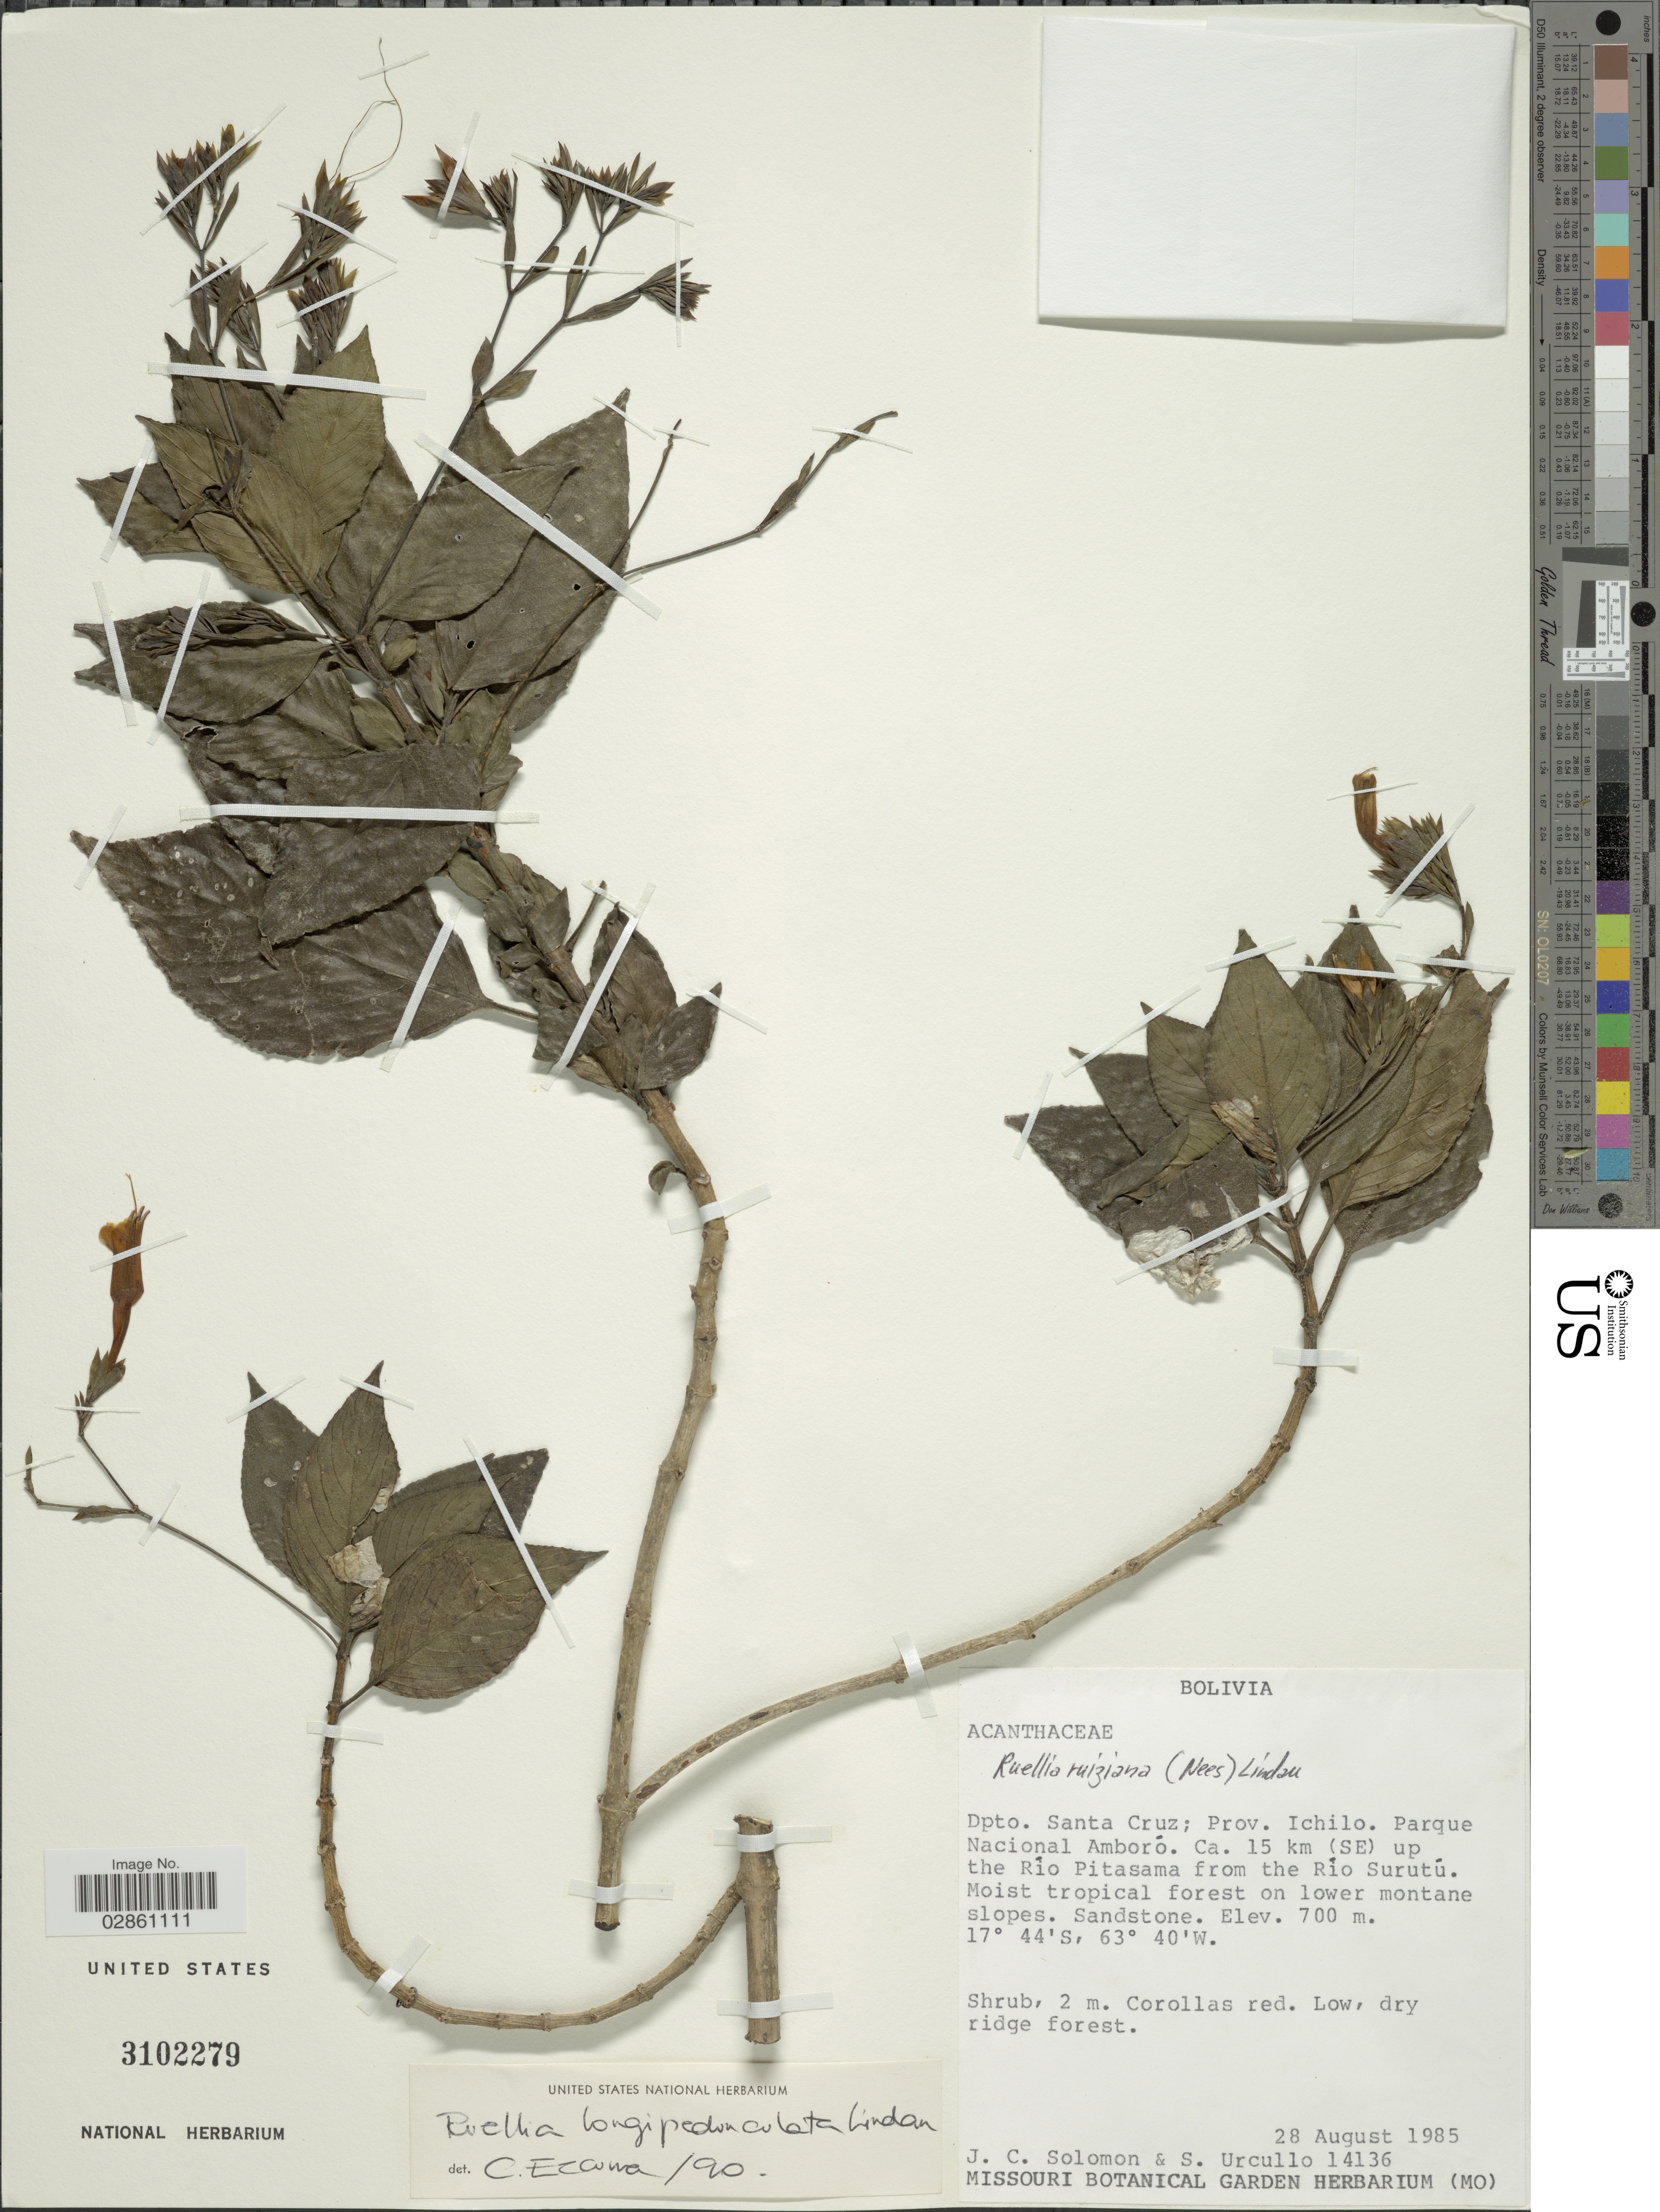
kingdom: Plantae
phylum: Tracheophyta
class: Magnoliopsida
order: Lamiales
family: Acanthaceae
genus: Ruellia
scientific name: Ruellia longipedunculata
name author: Lindau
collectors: J. C. Solomon & S. Urcullo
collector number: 14136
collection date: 1985-08-28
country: Bolivia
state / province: Santa Cruz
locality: Prov. Ichilo. Parque Nacional Amboró. Ca. 15 km (SE) up the Rio Pitasama from the Rio Surutu.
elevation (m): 700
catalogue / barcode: US 3102279